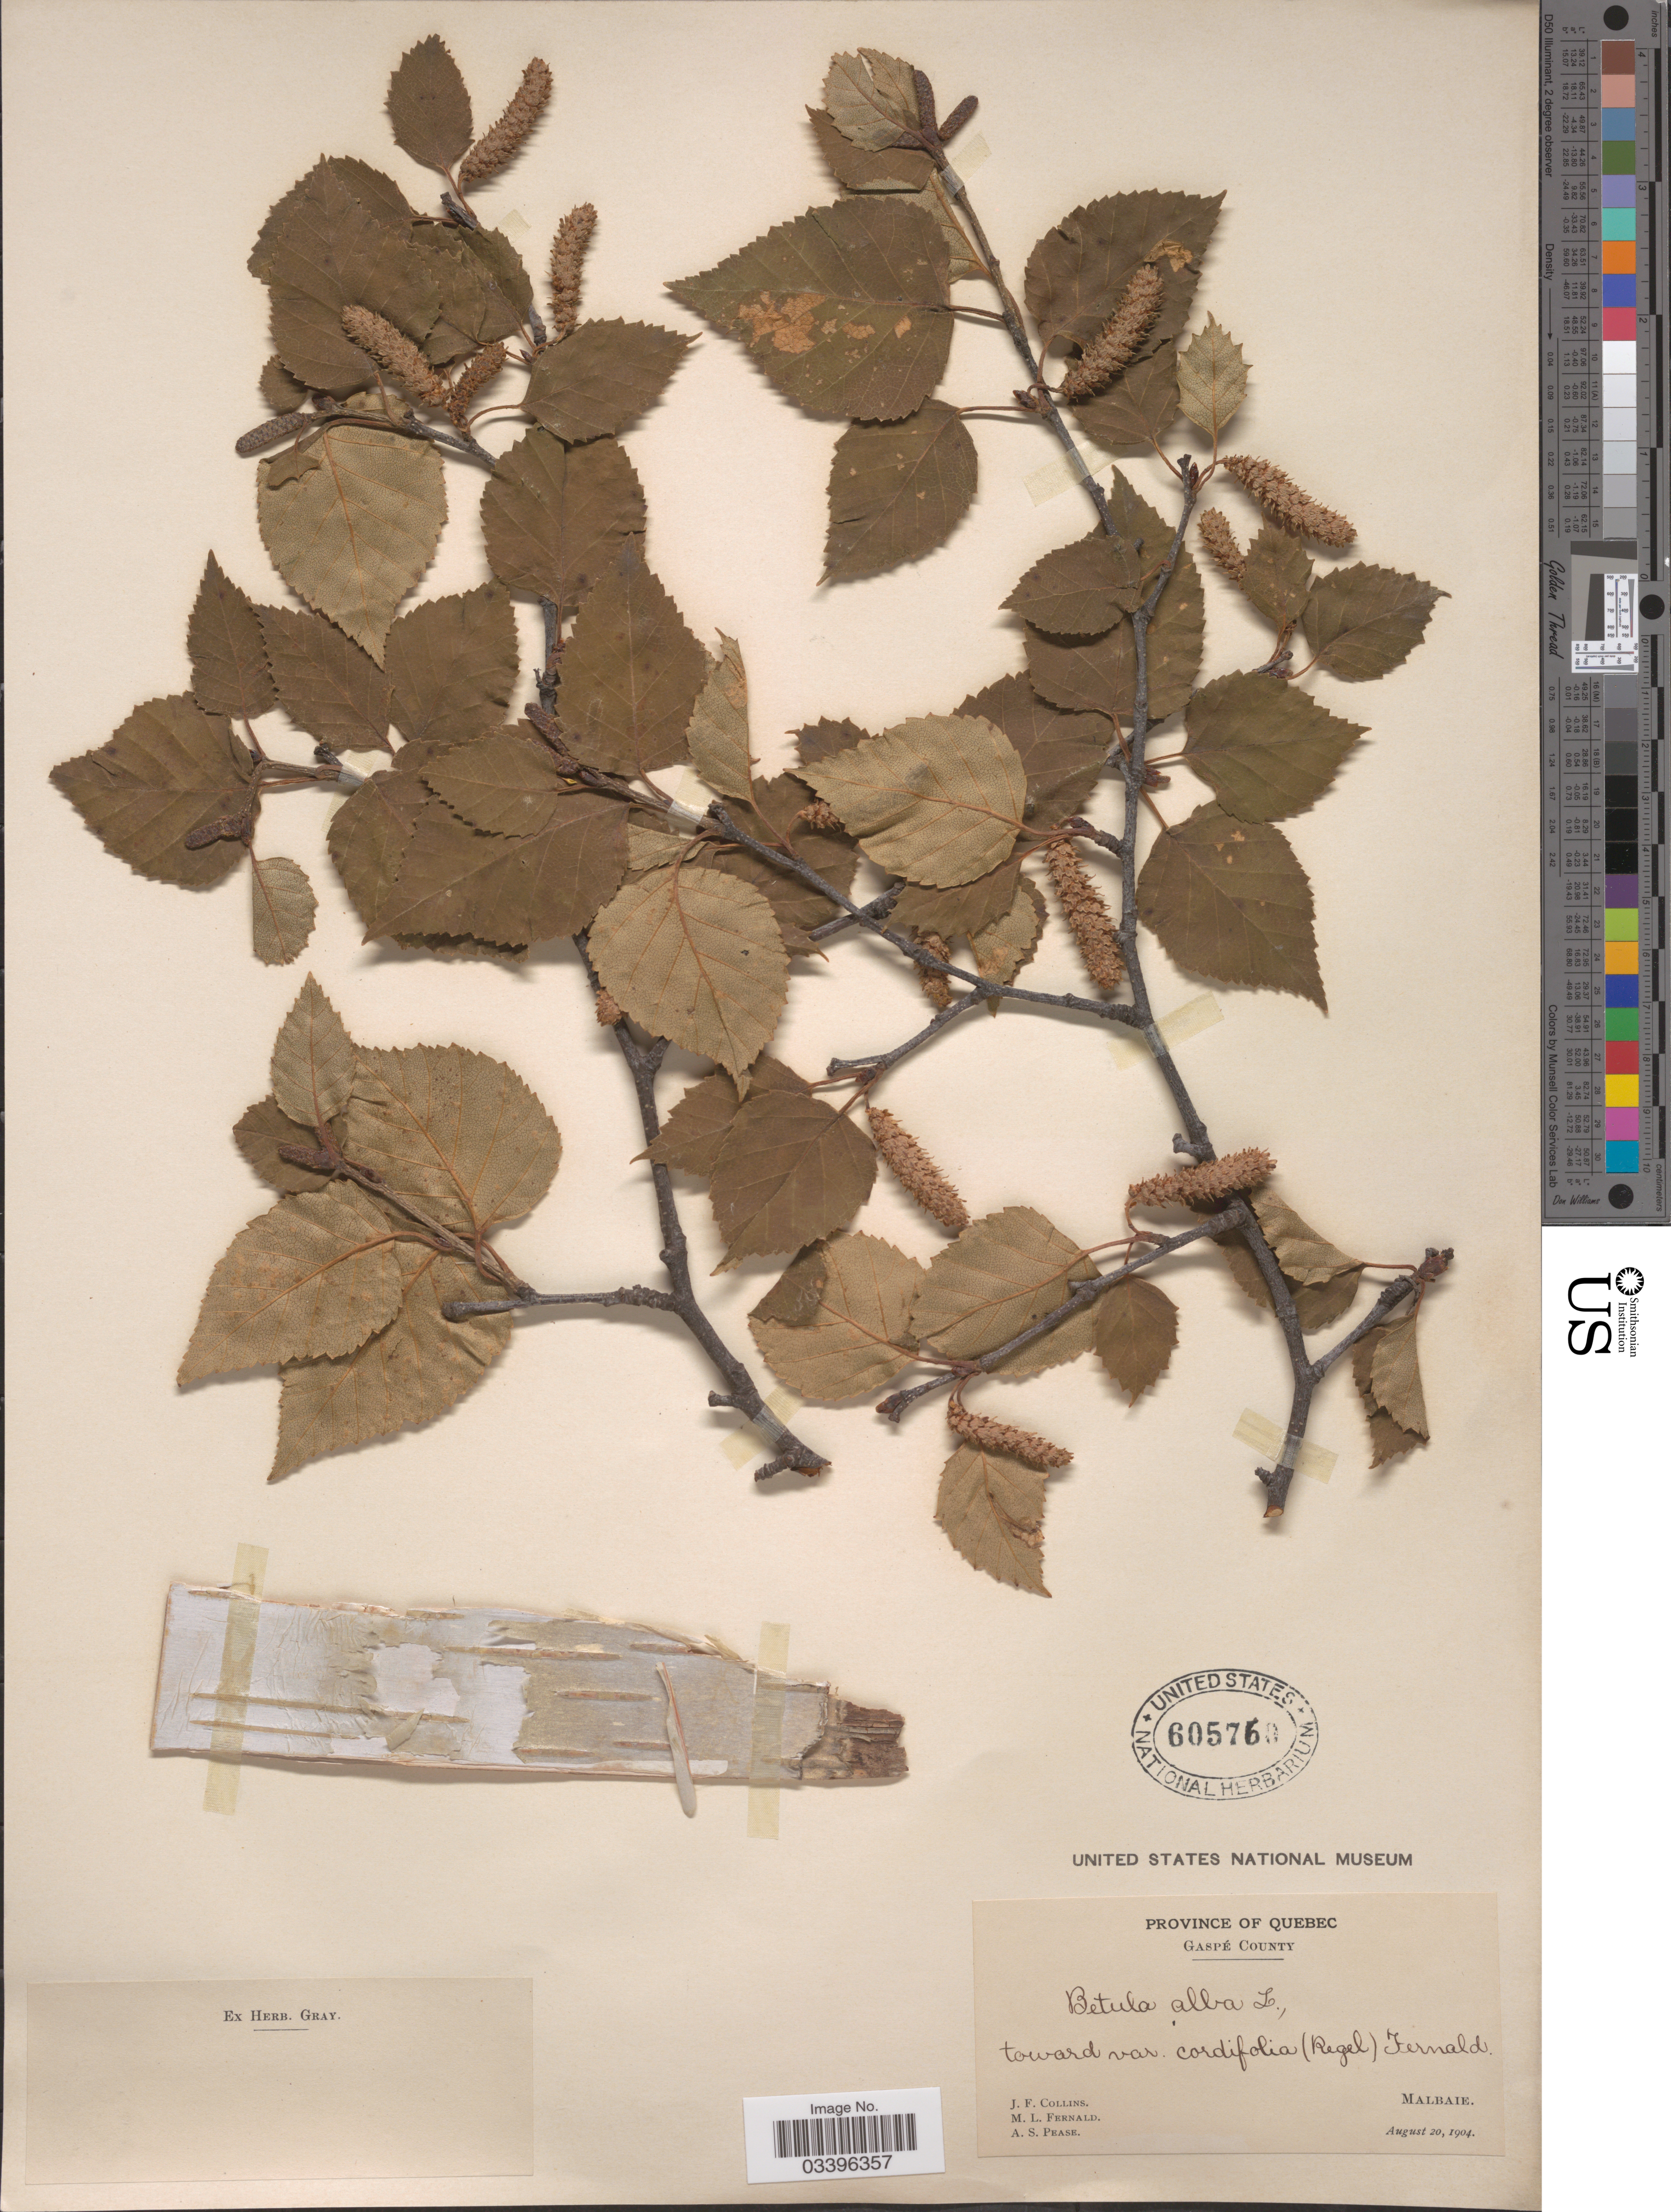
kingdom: Plantae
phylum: Tracheophyta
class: Magnoliopsida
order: Fagales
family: Betulaceae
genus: Betula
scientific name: Betula papyrifera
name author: Marshall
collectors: J. Collins, M. L. Fernald & A. S. Pease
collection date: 1904-08-20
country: Canada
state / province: Quebec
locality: Gaspé County. Malbaie.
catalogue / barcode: US 605760